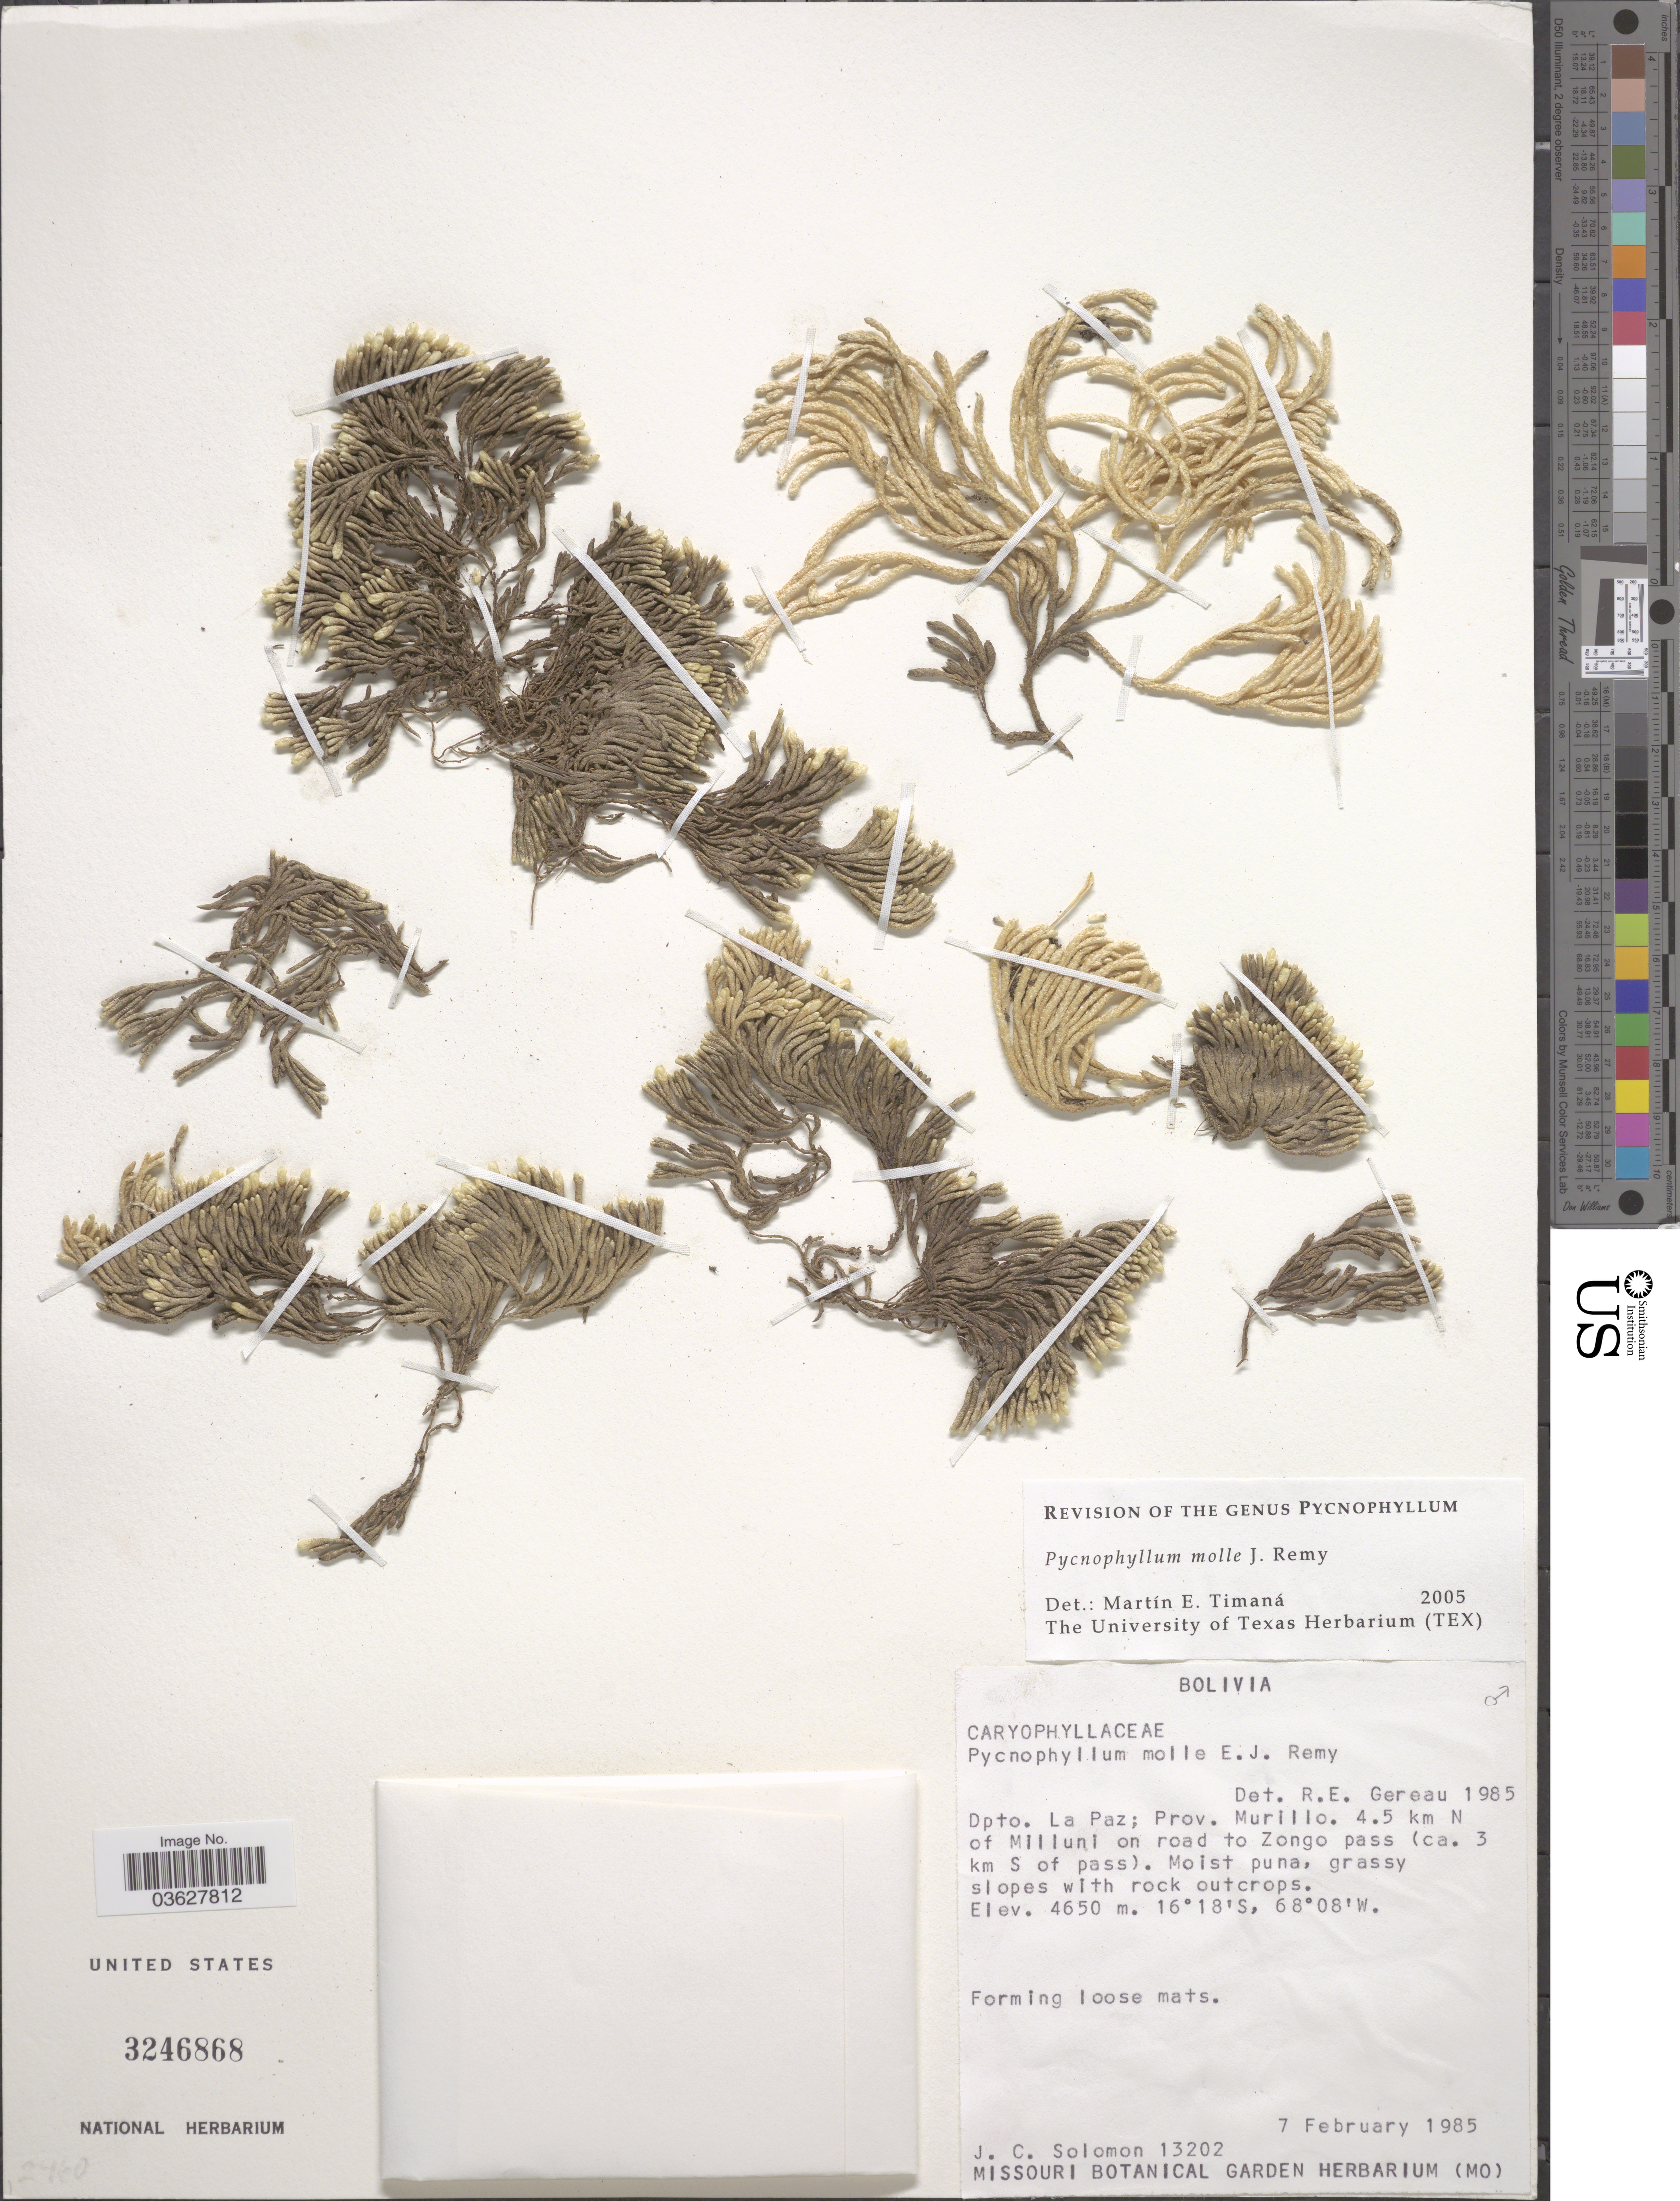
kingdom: Plantae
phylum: Tracheophyta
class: Magnoliopsida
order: Caryophyllales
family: Caryophyllaceae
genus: Pycnophyllum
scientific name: Pycnophyllum molle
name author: J. Rémy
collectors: J. C. Solomon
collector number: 13202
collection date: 1985-02-07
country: Bolivia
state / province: La Paz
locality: Dpto. La Paz; Prov. Murillo. 4.5 km N of Milluni on road to Zongo pass (ca. 3 km S of pass).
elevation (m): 4650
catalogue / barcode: US 3246868